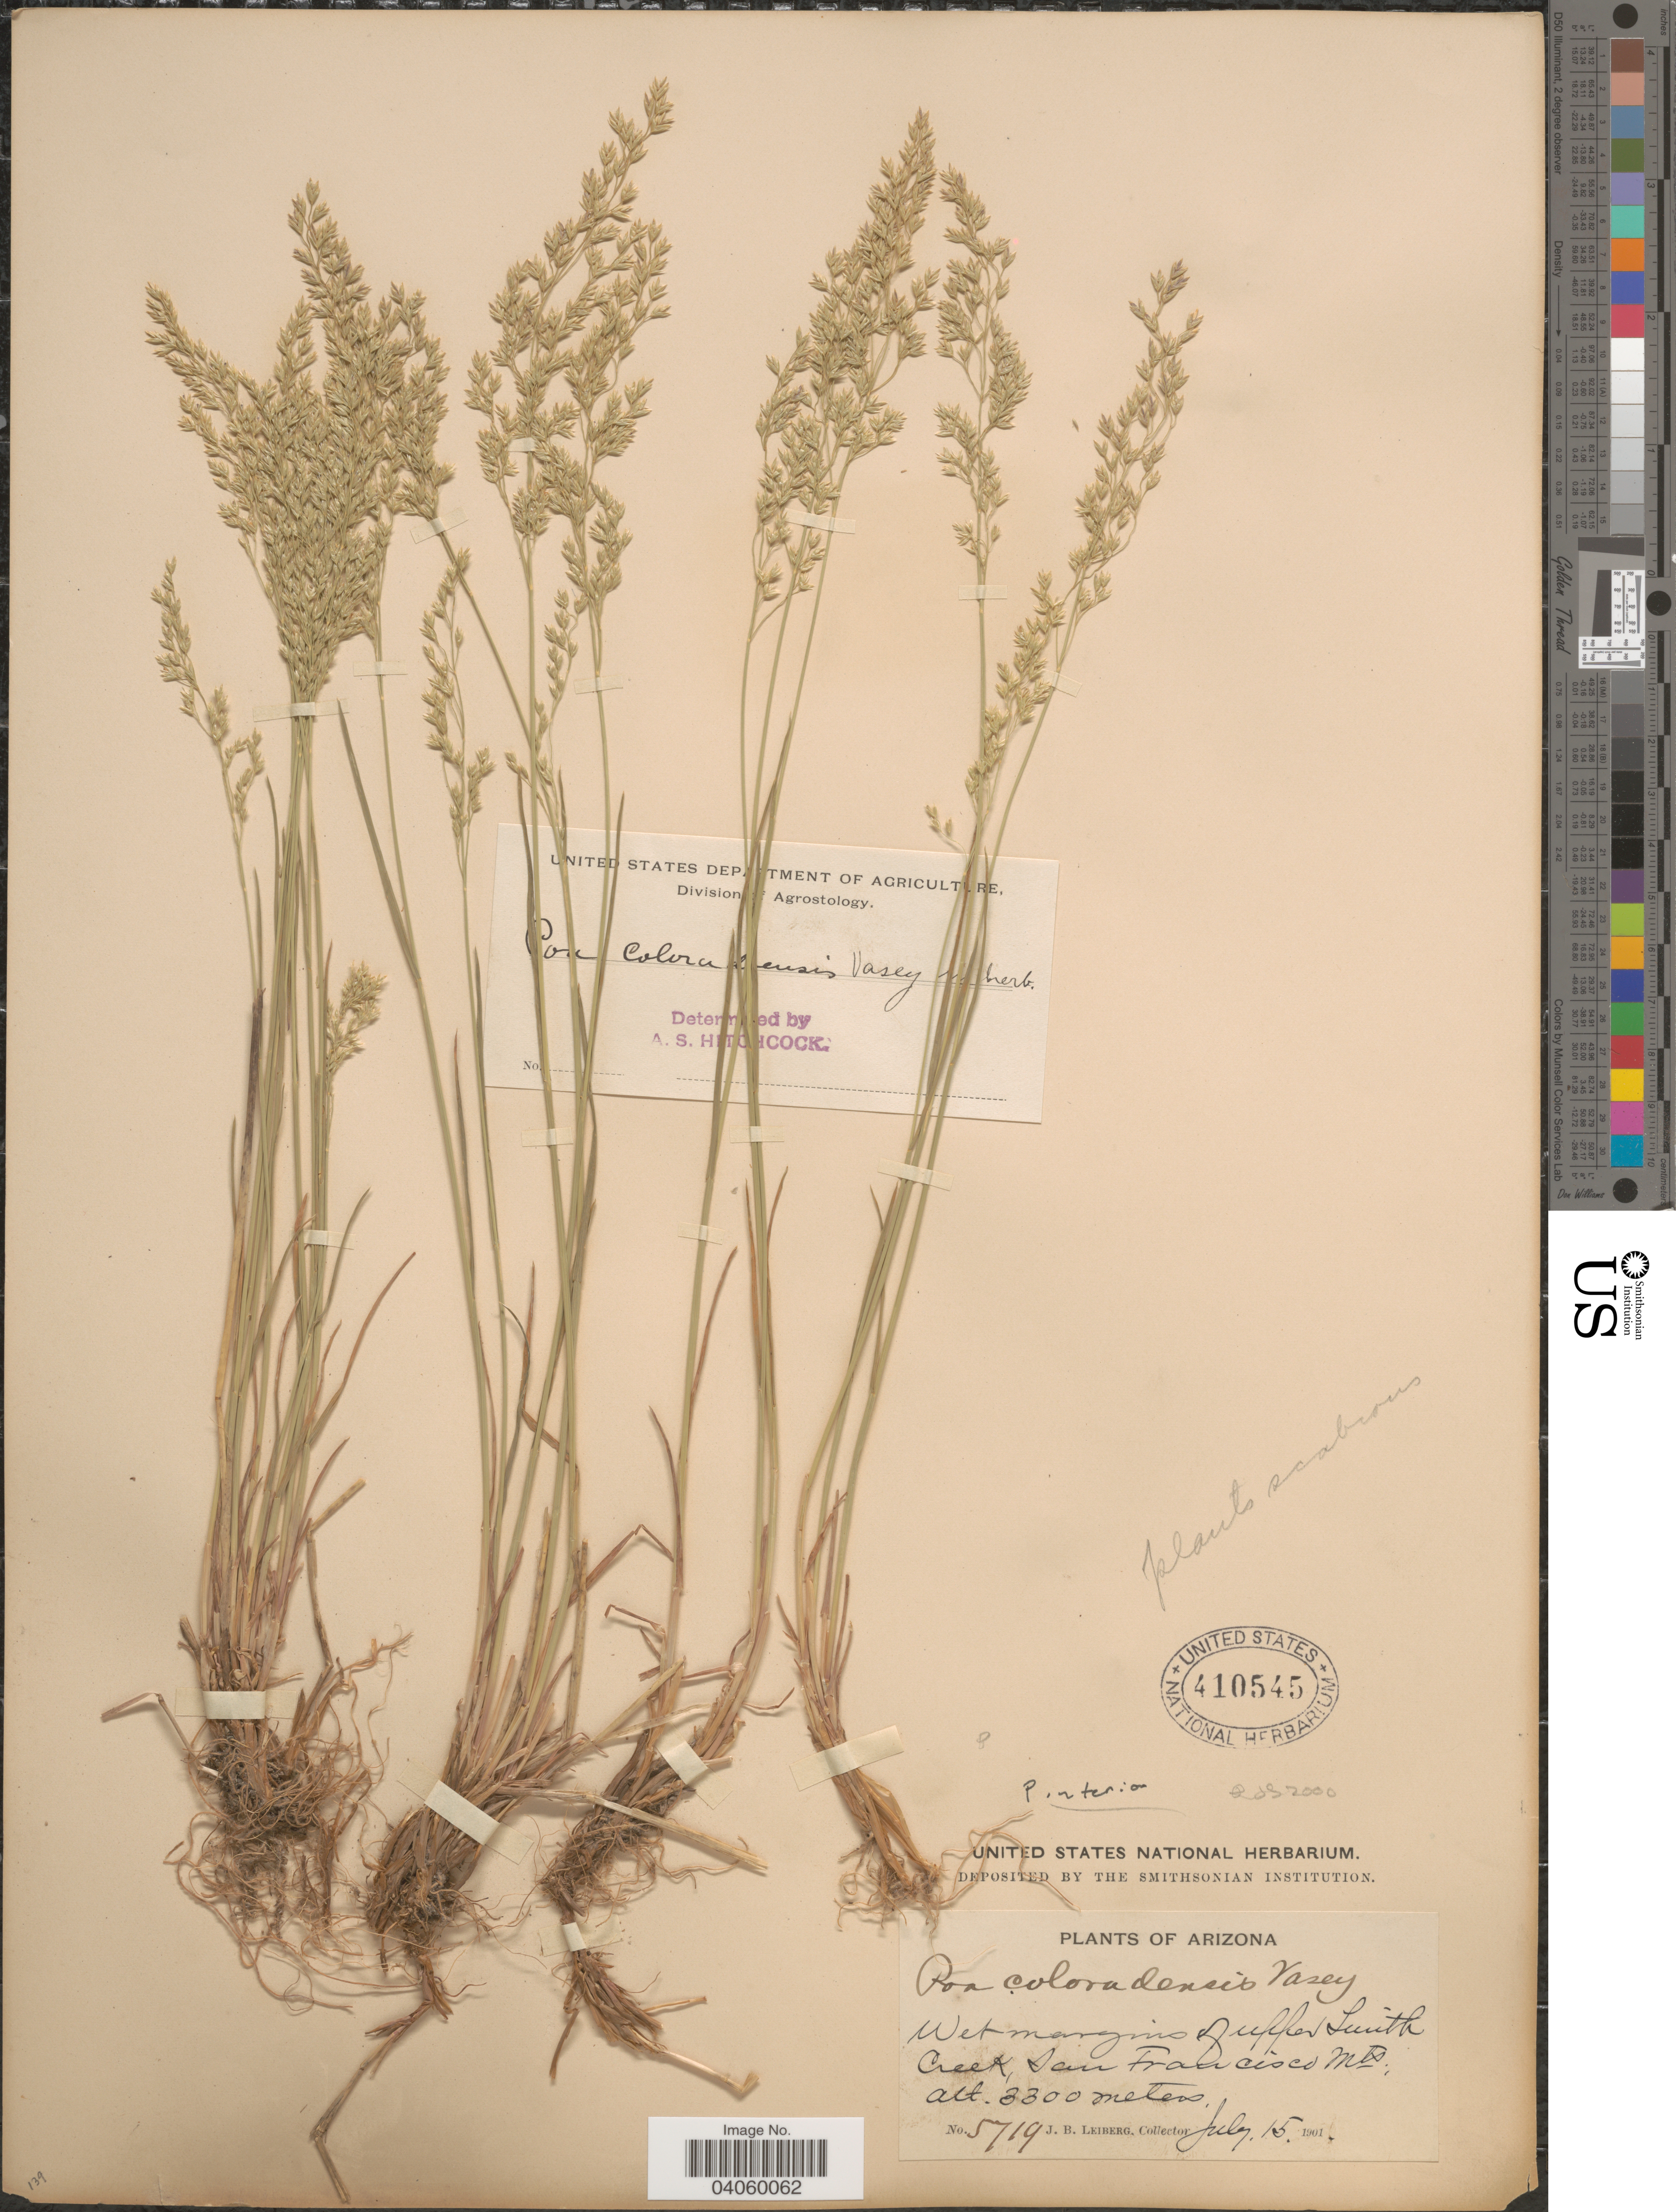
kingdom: Plantae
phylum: Tracheophyta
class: Liliopsida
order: Poales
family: Poaceae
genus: Poa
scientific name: Poa interior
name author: Rydb.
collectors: J. B. Leiberg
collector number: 5719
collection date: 1901-07-15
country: United States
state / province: Arizona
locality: Upper Smith Creek, San Francisco Mts.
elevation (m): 3300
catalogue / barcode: US 410545